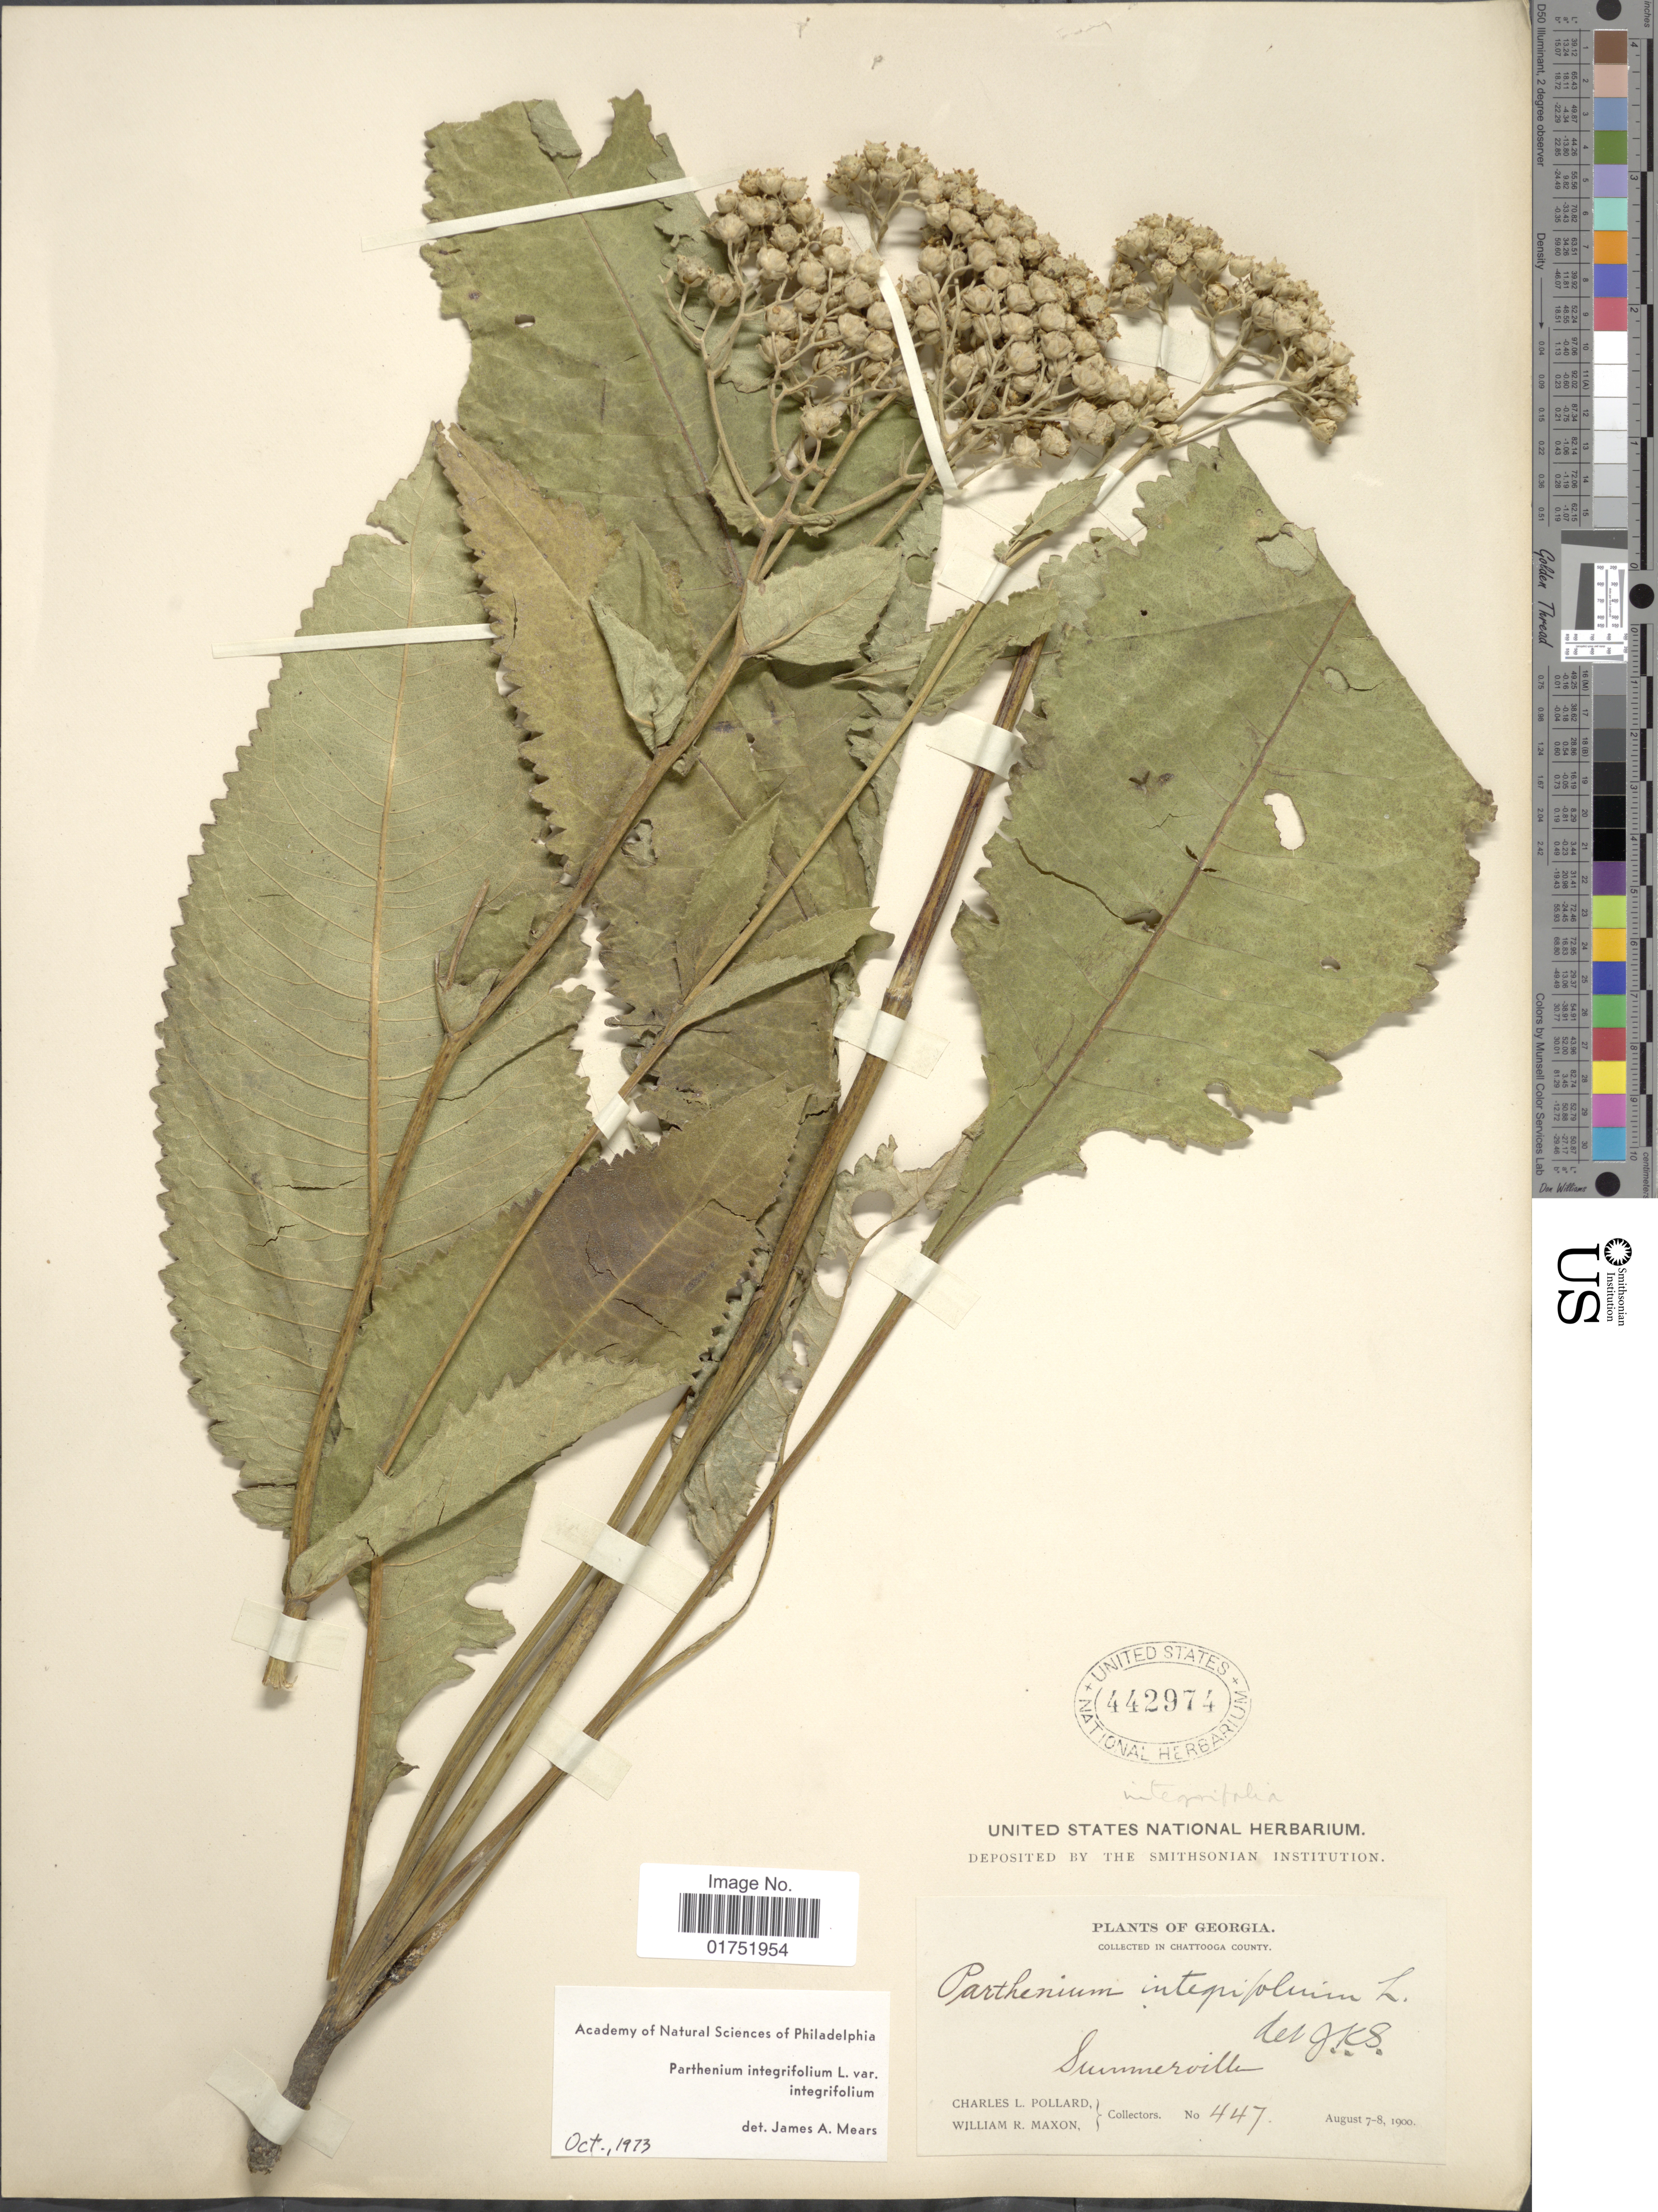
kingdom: Plantae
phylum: Tracheophyta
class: Magnoliopsida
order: Asterales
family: Asteraceae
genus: Parthenium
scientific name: Parthenium integrifolium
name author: L.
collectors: C. L. Pollard & W. R. Maxon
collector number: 447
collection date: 1900-08-07/1900-08-08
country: United States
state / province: Georgia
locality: Chattooga County, Summerville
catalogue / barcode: US 442974